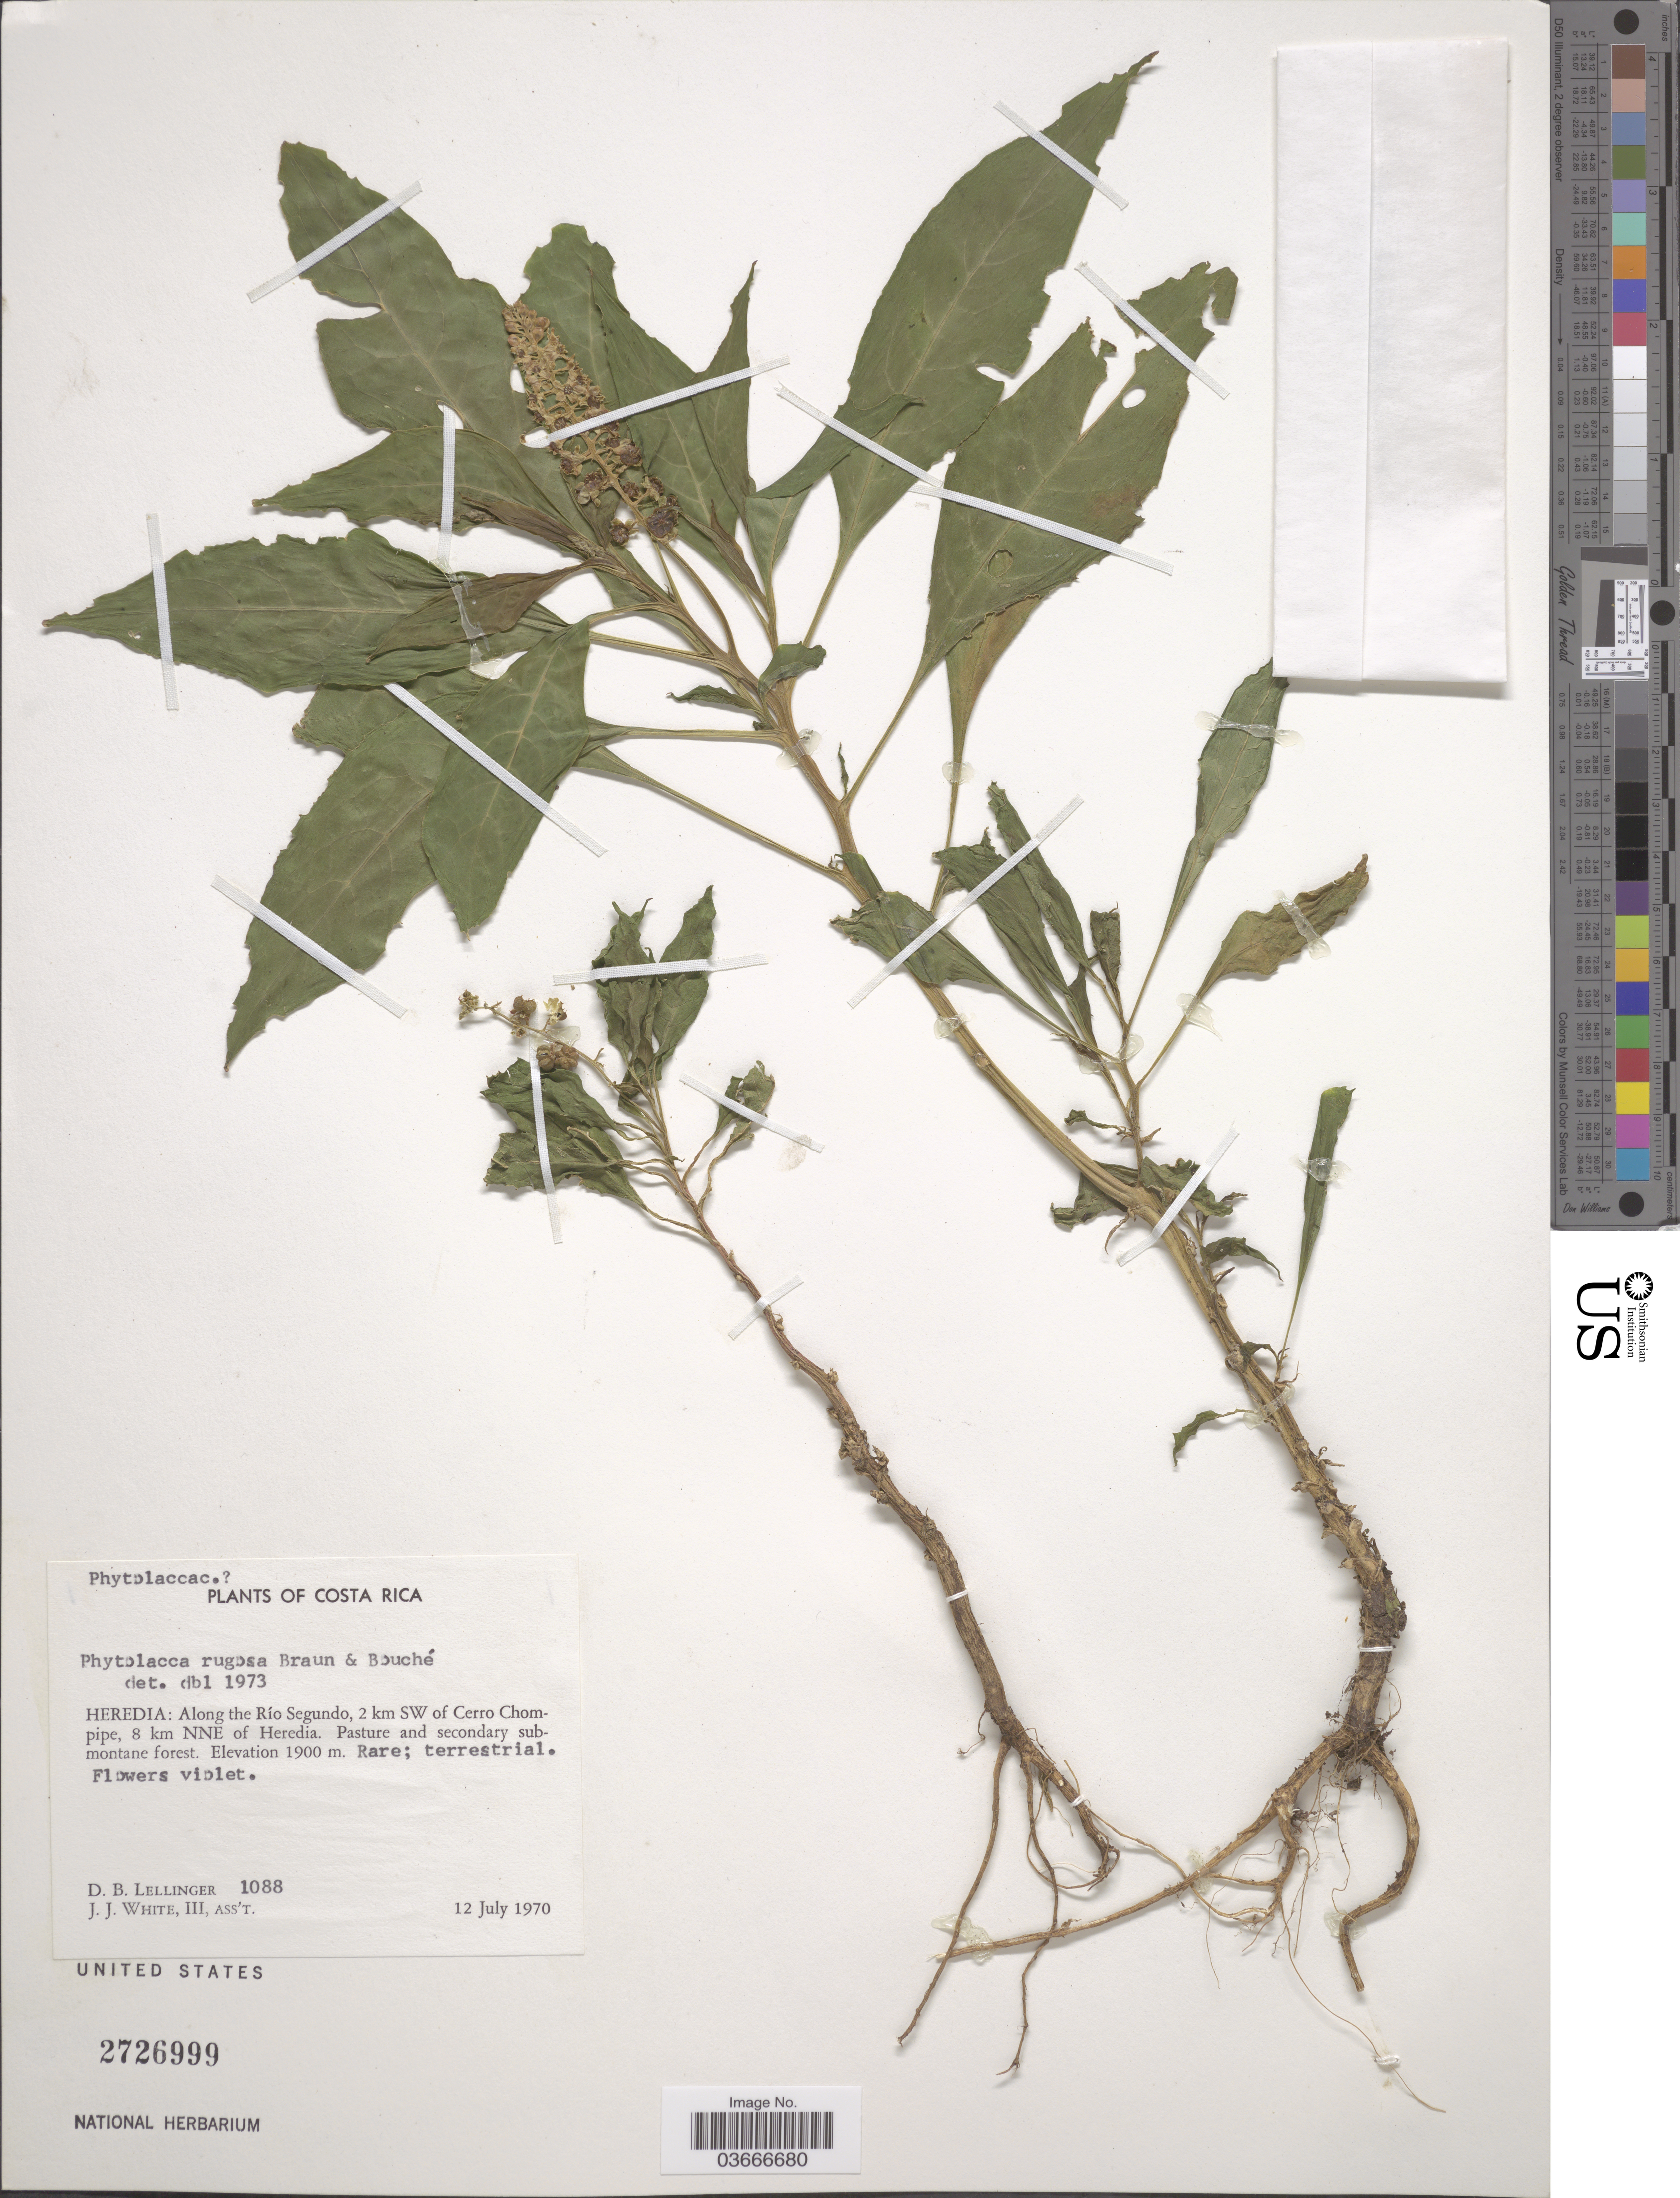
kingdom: Plantae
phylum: Tracheophyta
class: Magnoliopsida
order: Caryophyllales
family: Phytolaccaceae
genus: Phytolacca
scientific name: Phytolacca rugosa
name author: A. Braun & C.D. Bouché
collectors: D. B. Lellinger & J. J. White III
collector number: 1088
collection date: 1970-07-12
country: Costa Rica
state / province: Heredia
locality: Along the Río Segundo, 2 km SW of Cerro Chompipe, 8 km NNE of Heredia.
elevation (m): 1900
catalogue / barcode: US 2726999